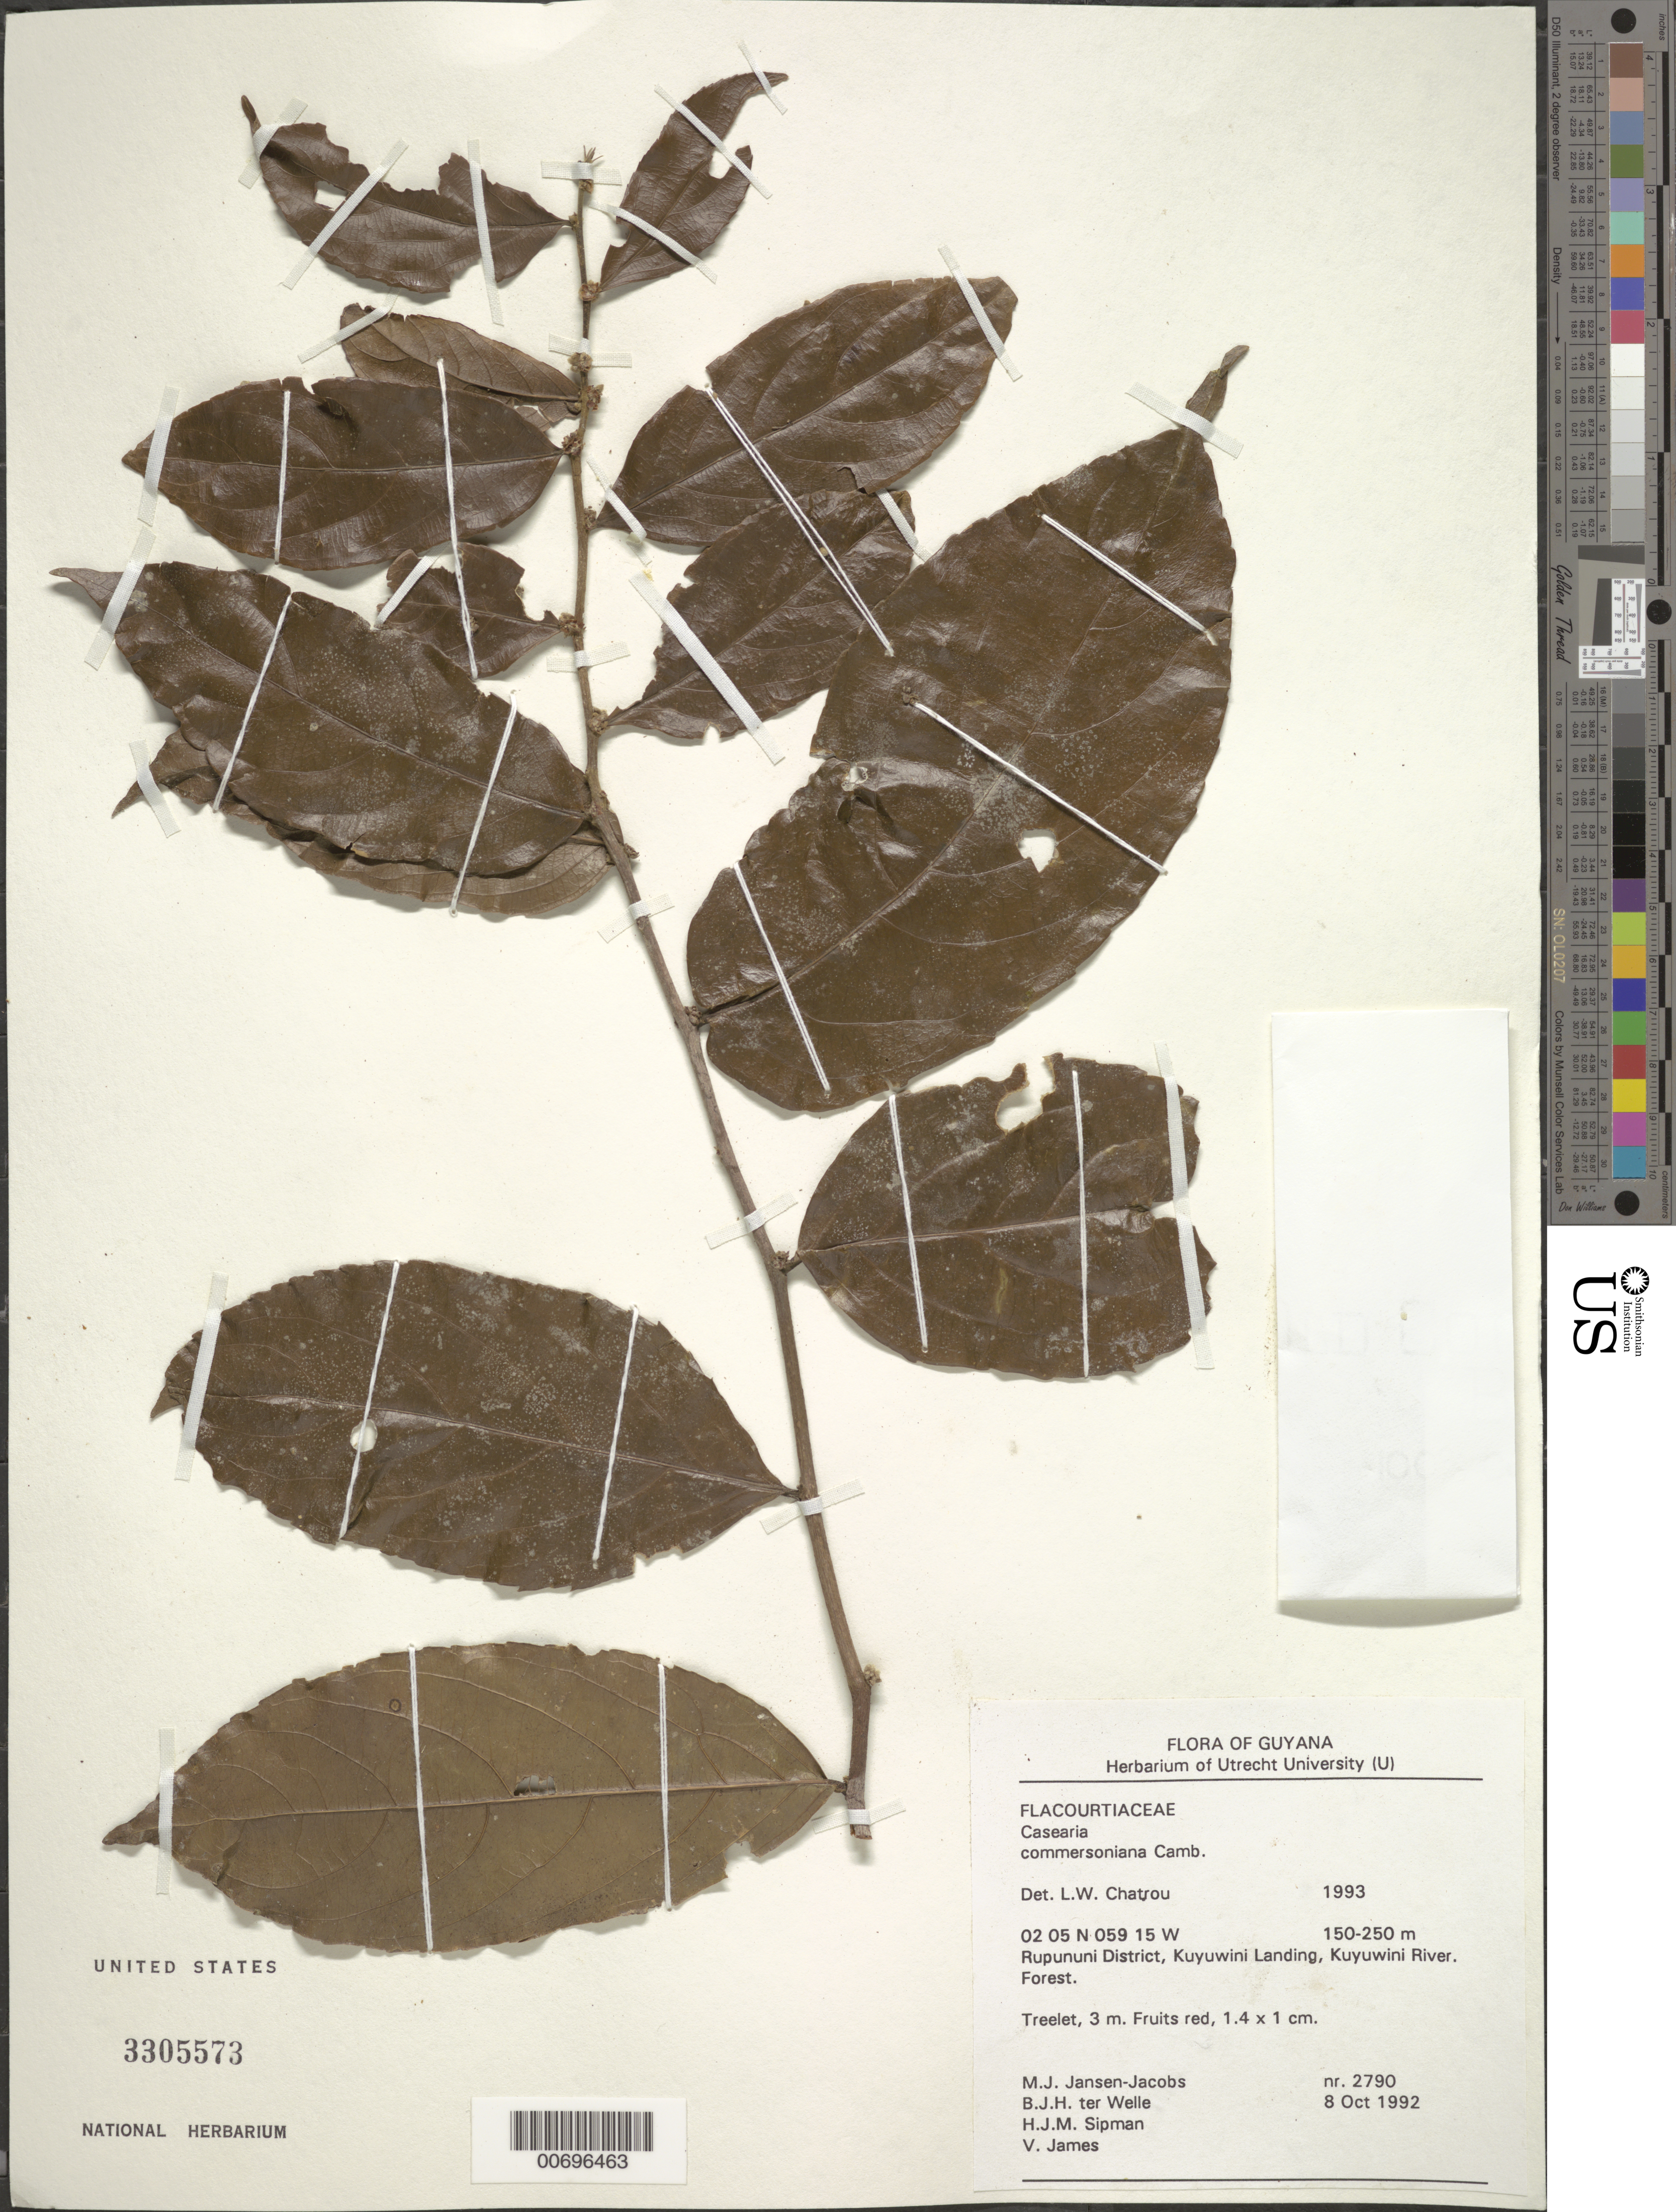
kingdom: Plantae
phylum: Tracheophyta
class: Magnoliopsida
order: Malpighiales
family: Salicaceae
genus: Piparea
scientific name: Piparea dentata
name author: Aubl.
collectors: M. J. Jansen-Jacobs, B. Welle, H. J. M. Sipman & V. James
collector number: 2790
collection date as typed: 8-Oct-92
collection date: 1992-10-08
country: Guyana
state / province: U. Takutu-U. Essequibo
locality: Kuyuwini Landing, Kuyuwini River, Rupununi District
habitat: Forest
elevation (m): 150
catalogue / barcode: US 3305573